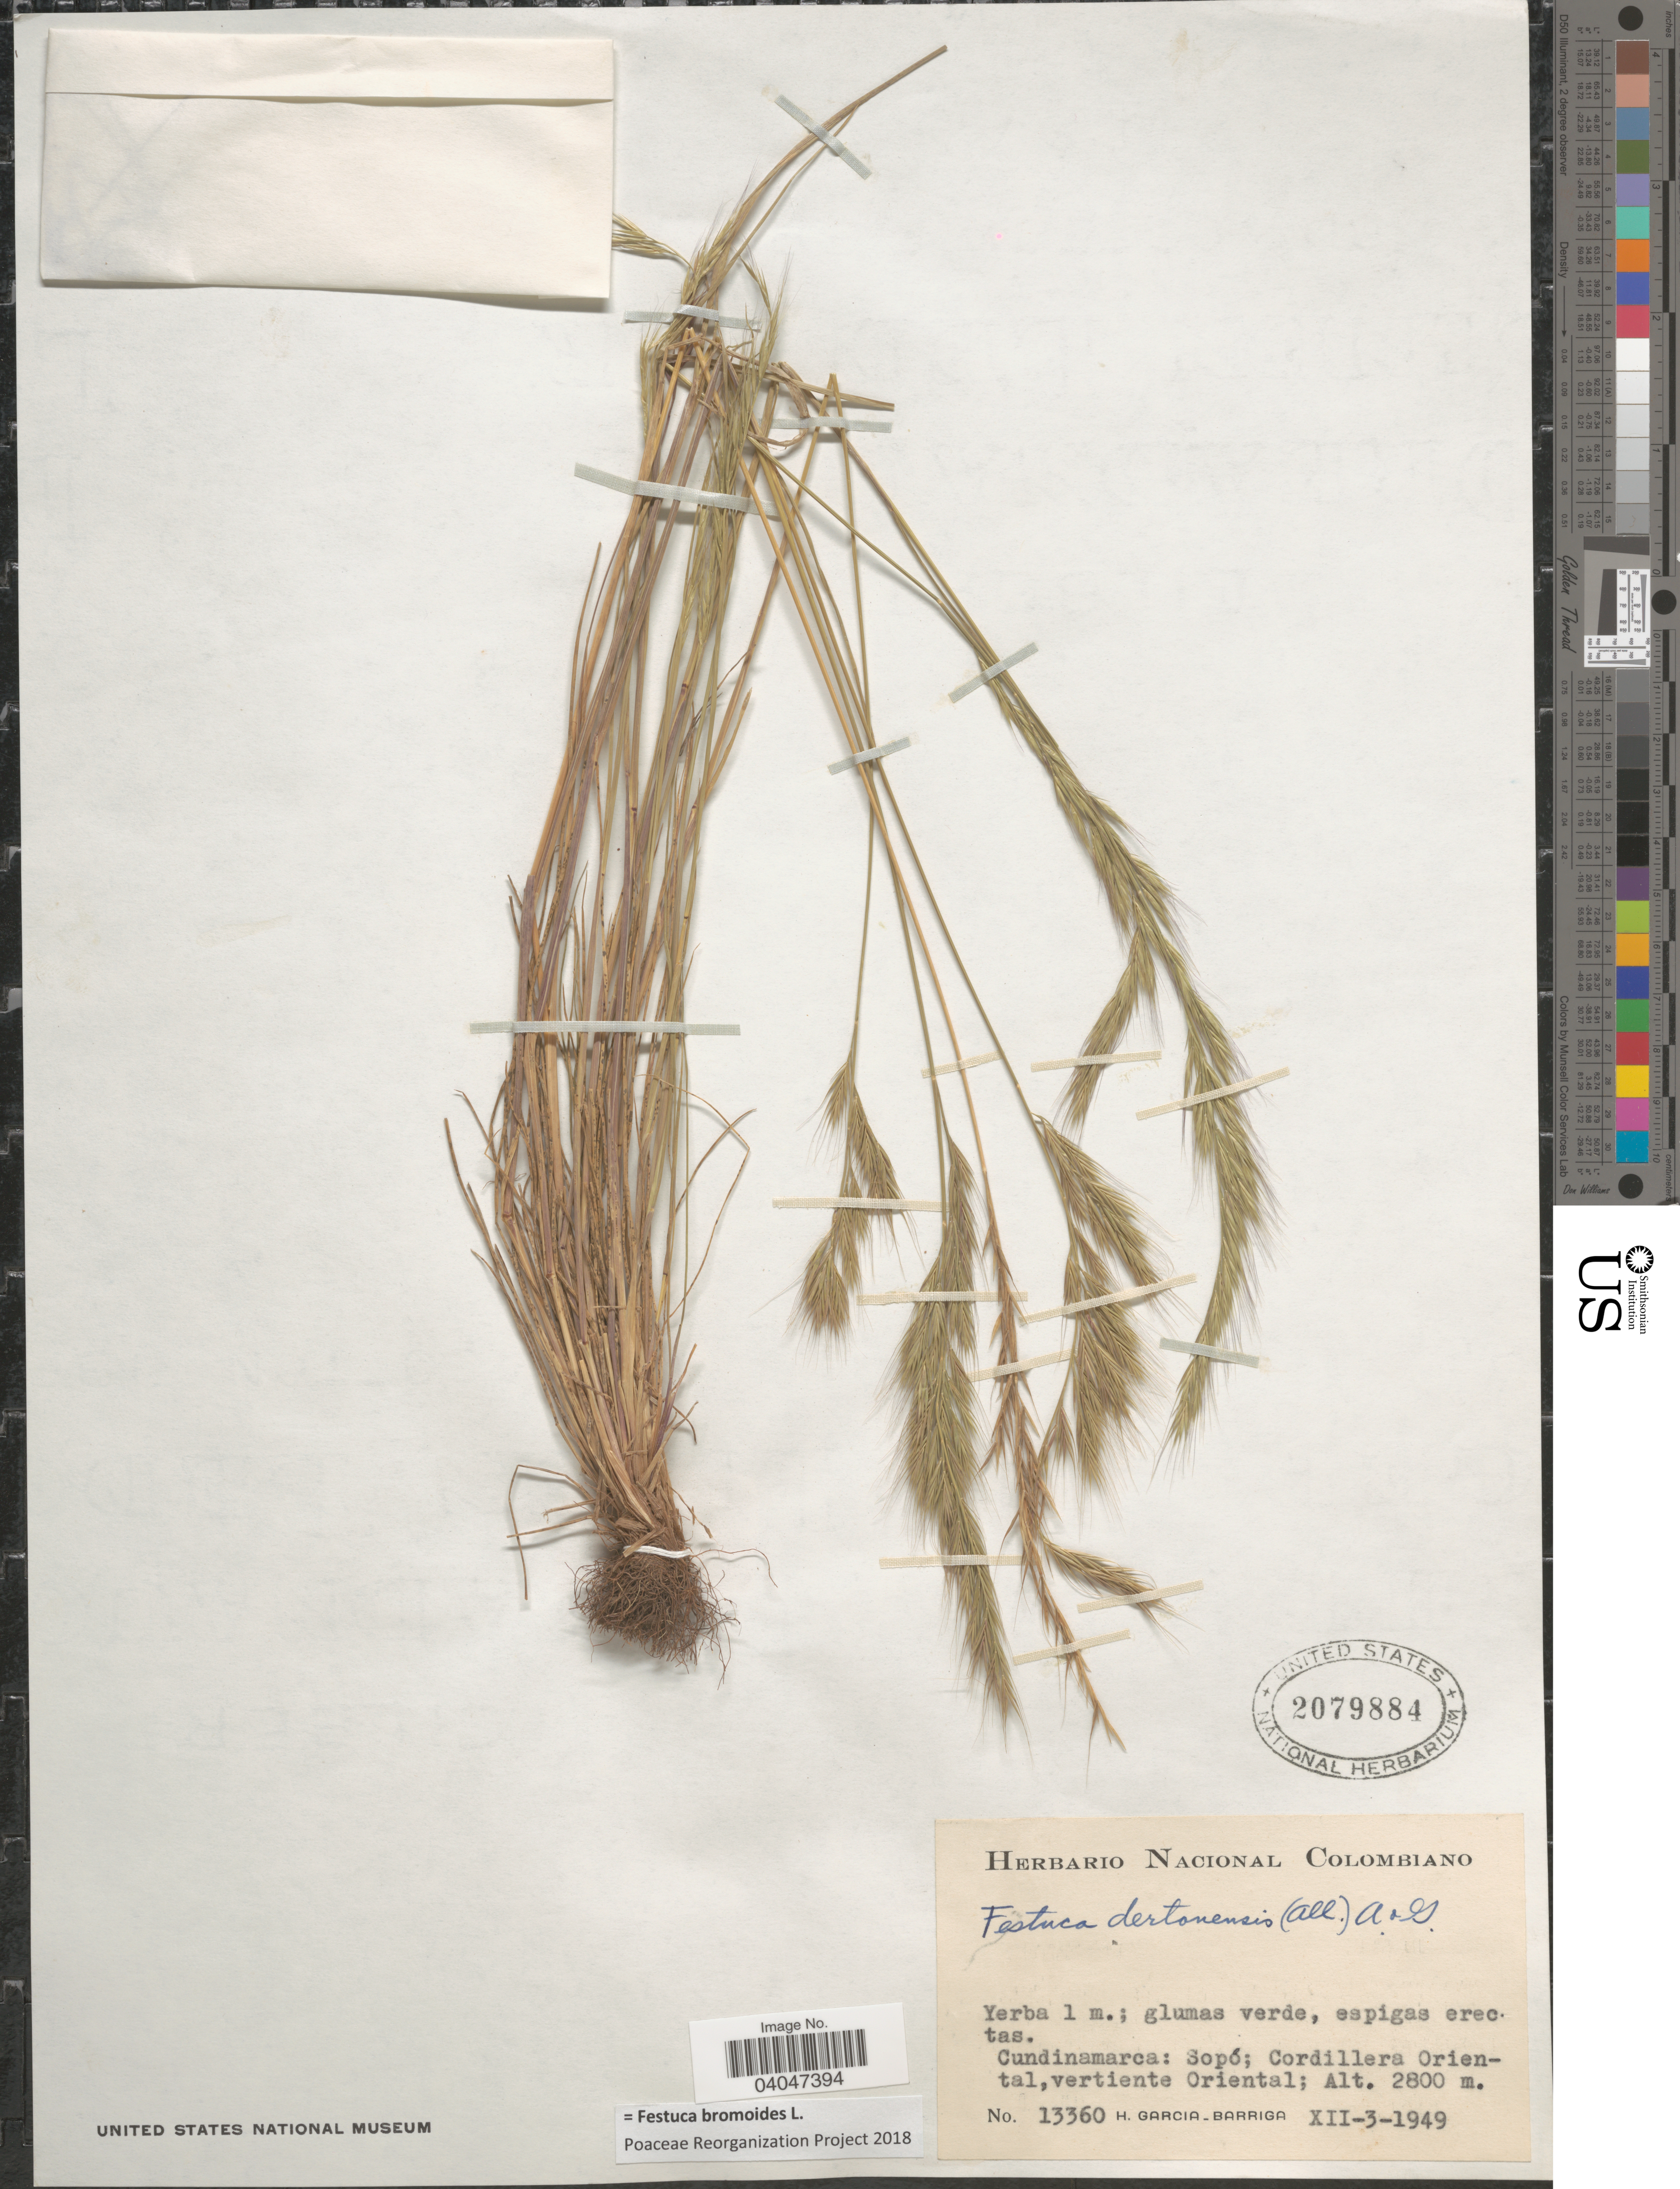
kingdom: Plantae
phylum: Tracheophyta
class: Liliopsida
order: Poales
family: Poaceae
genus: Festuca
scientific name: Festuca bromoides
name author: L.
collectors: H. García Barriga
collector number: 13360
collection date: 1949-12-03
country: Colombia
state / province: Cundinamarca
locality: Sopó; Cordillera Oriental, vertiente Oriental.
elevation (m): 2800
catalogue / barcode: US 2079884